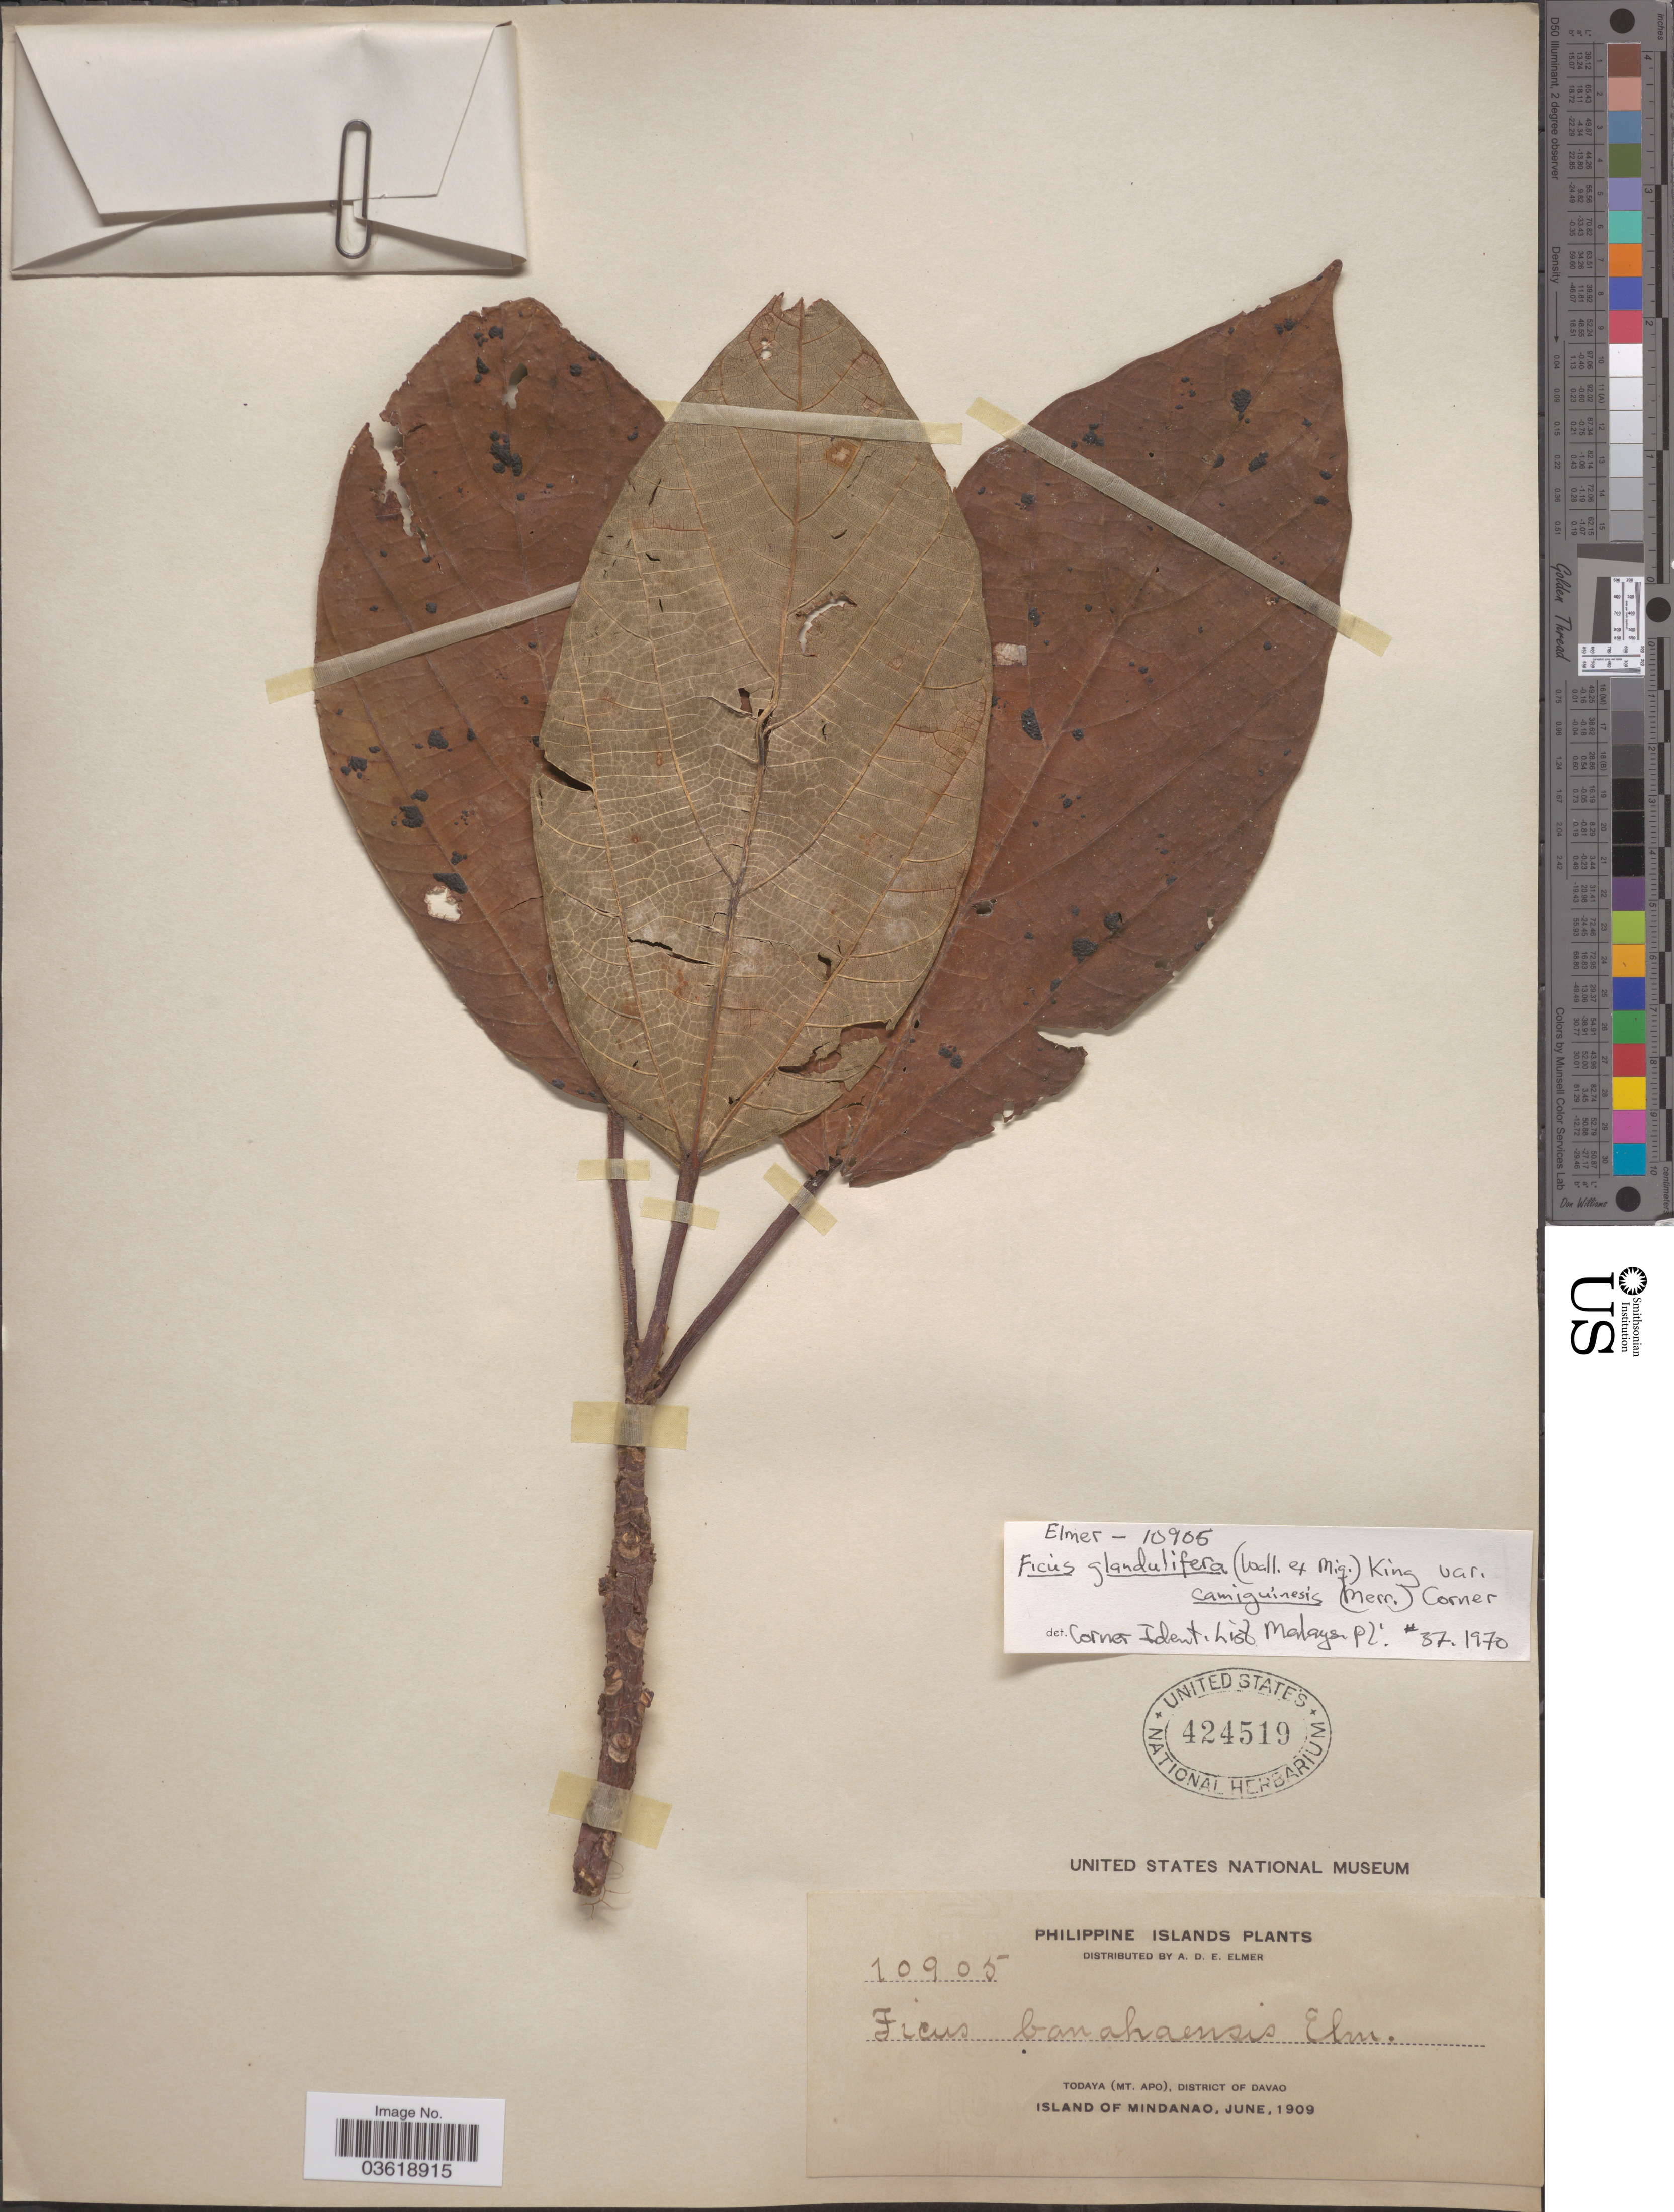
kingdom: Plantae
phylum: Tracheophyta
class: Magnoliopsida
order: Rosales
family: Moraceae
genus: Ficus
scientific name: Ficus glandulifera var. camiguinensis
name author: Corner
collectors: A. D. E. Elmer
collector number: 10905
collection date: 1909-06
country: Philippines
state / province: Davao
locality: Todaya (Mt. Apo), District of Davao. Island of Mindanao.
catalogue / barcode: US 424519